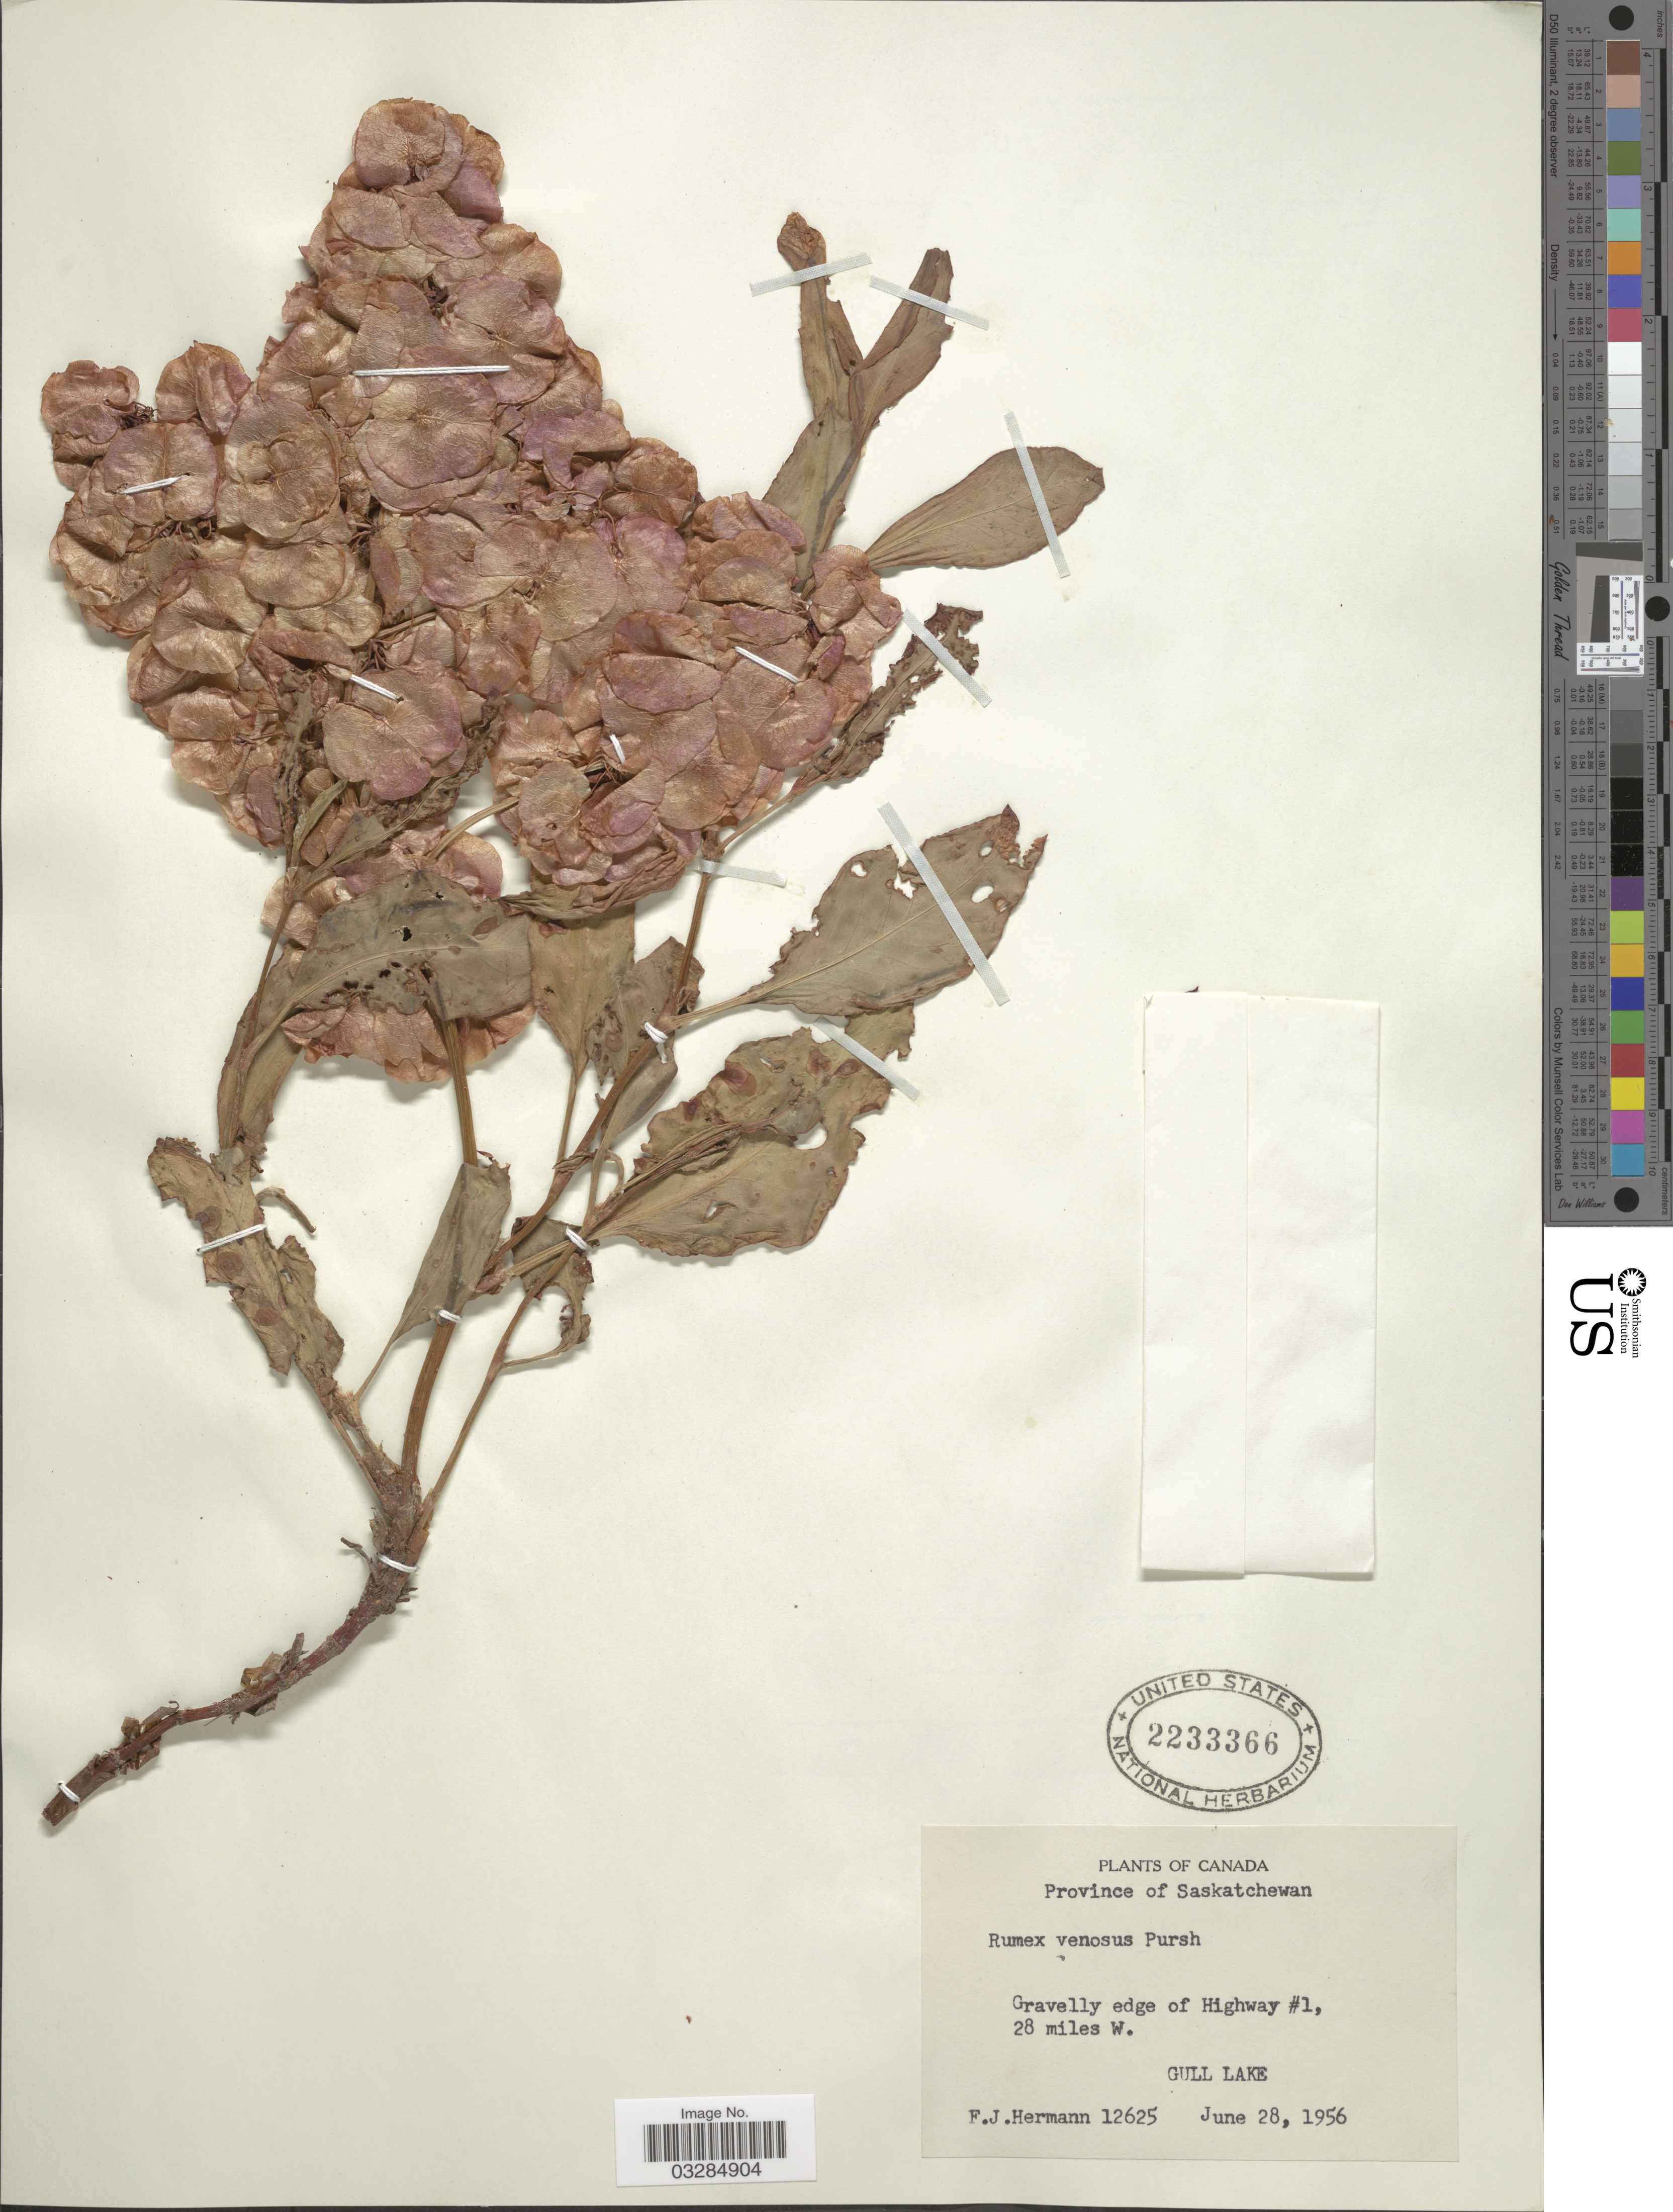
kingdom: Plantae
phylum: Tracheophyta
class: Magnoliopsida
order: Caryophyllales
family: Polygonaceae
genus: Rumex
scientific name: Rumex venosus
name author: Pursh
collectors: F. J. Hermann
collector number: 12625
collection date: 1956-06-28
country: Canada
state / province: Saskatchewan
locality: Gravelly edge of Highway #1, 28 miles W. Gull Lake.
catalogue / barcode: US 2233366